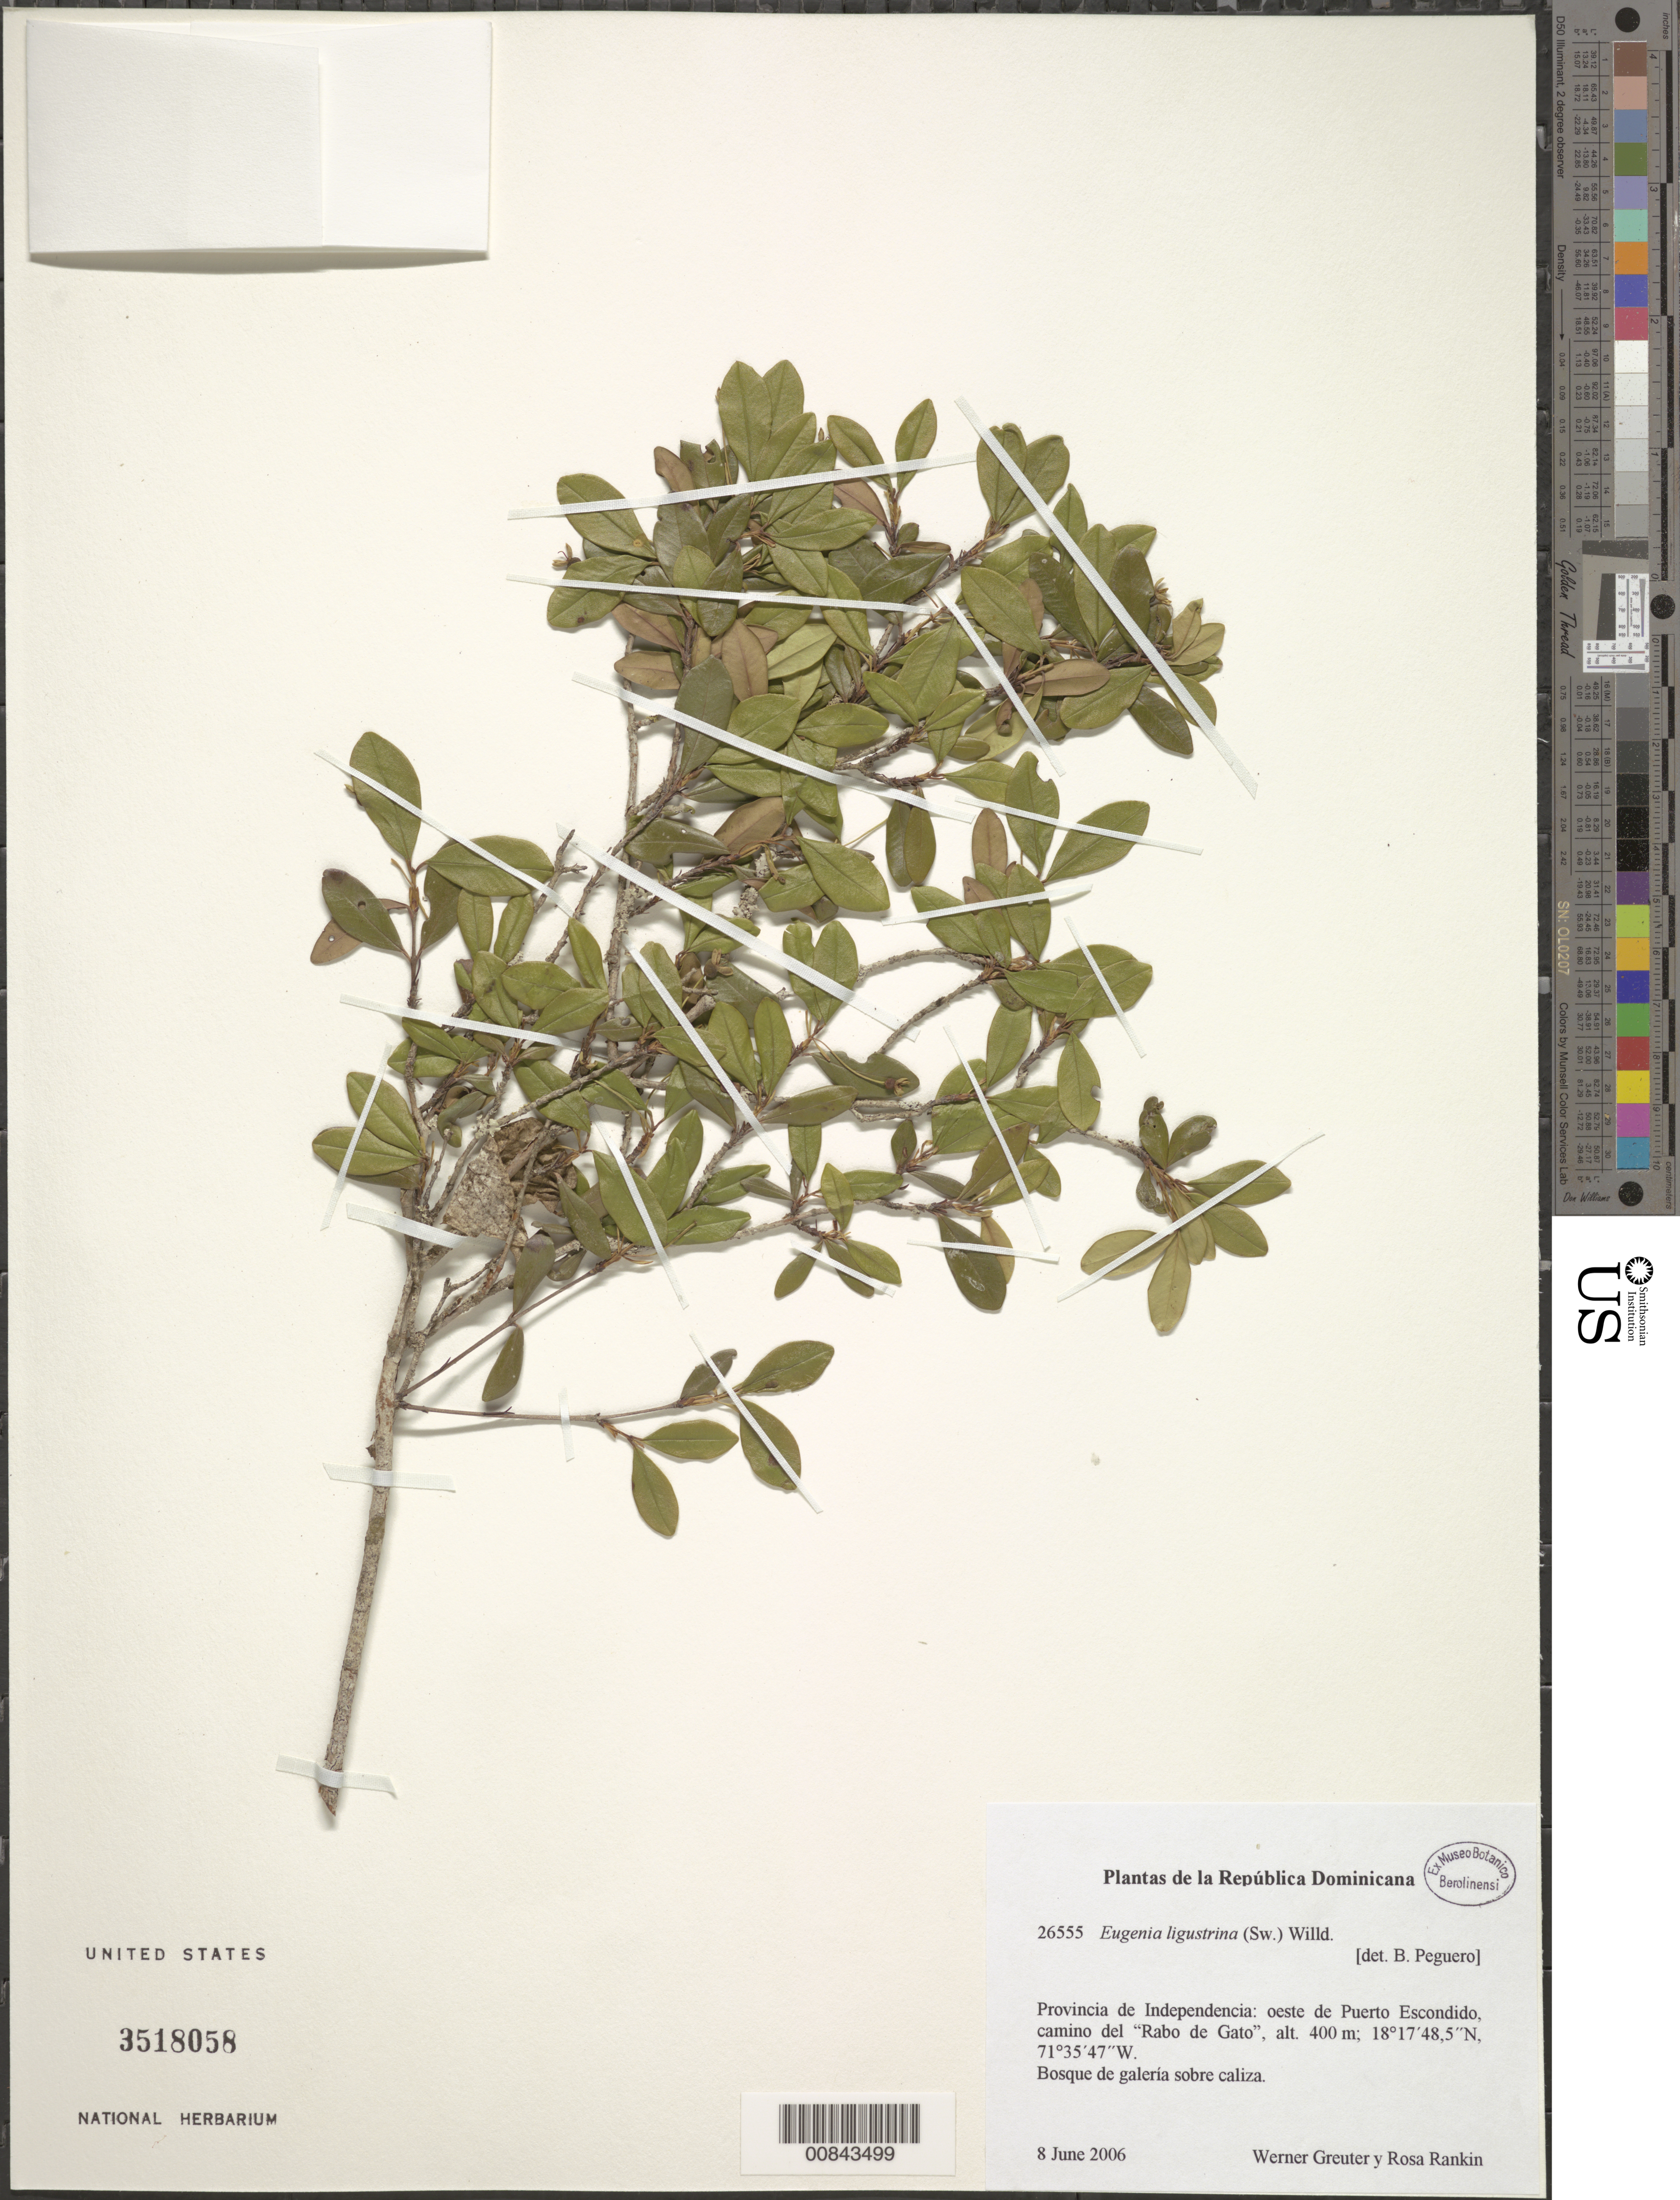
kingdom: Plantae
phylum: Tracheophyta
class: Magnoliopsida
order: Myrtales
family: Myrtaceae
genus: Eugenia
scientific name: Eugenia ligustrina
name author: (Sw.) Willd.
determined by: Perguero, B.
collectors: W. Greuter & R. Rankin Rodriguez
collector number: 26555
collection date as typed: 08 Jun 2006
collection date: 2006-06-08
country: Dominican Republic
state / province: Independencia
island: Hispaniola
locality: oeste de Puerto Escondido, camino "Rabo de Gato".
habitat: Bosque de galería sobre caliza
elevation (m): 400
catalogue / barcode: US 3518058